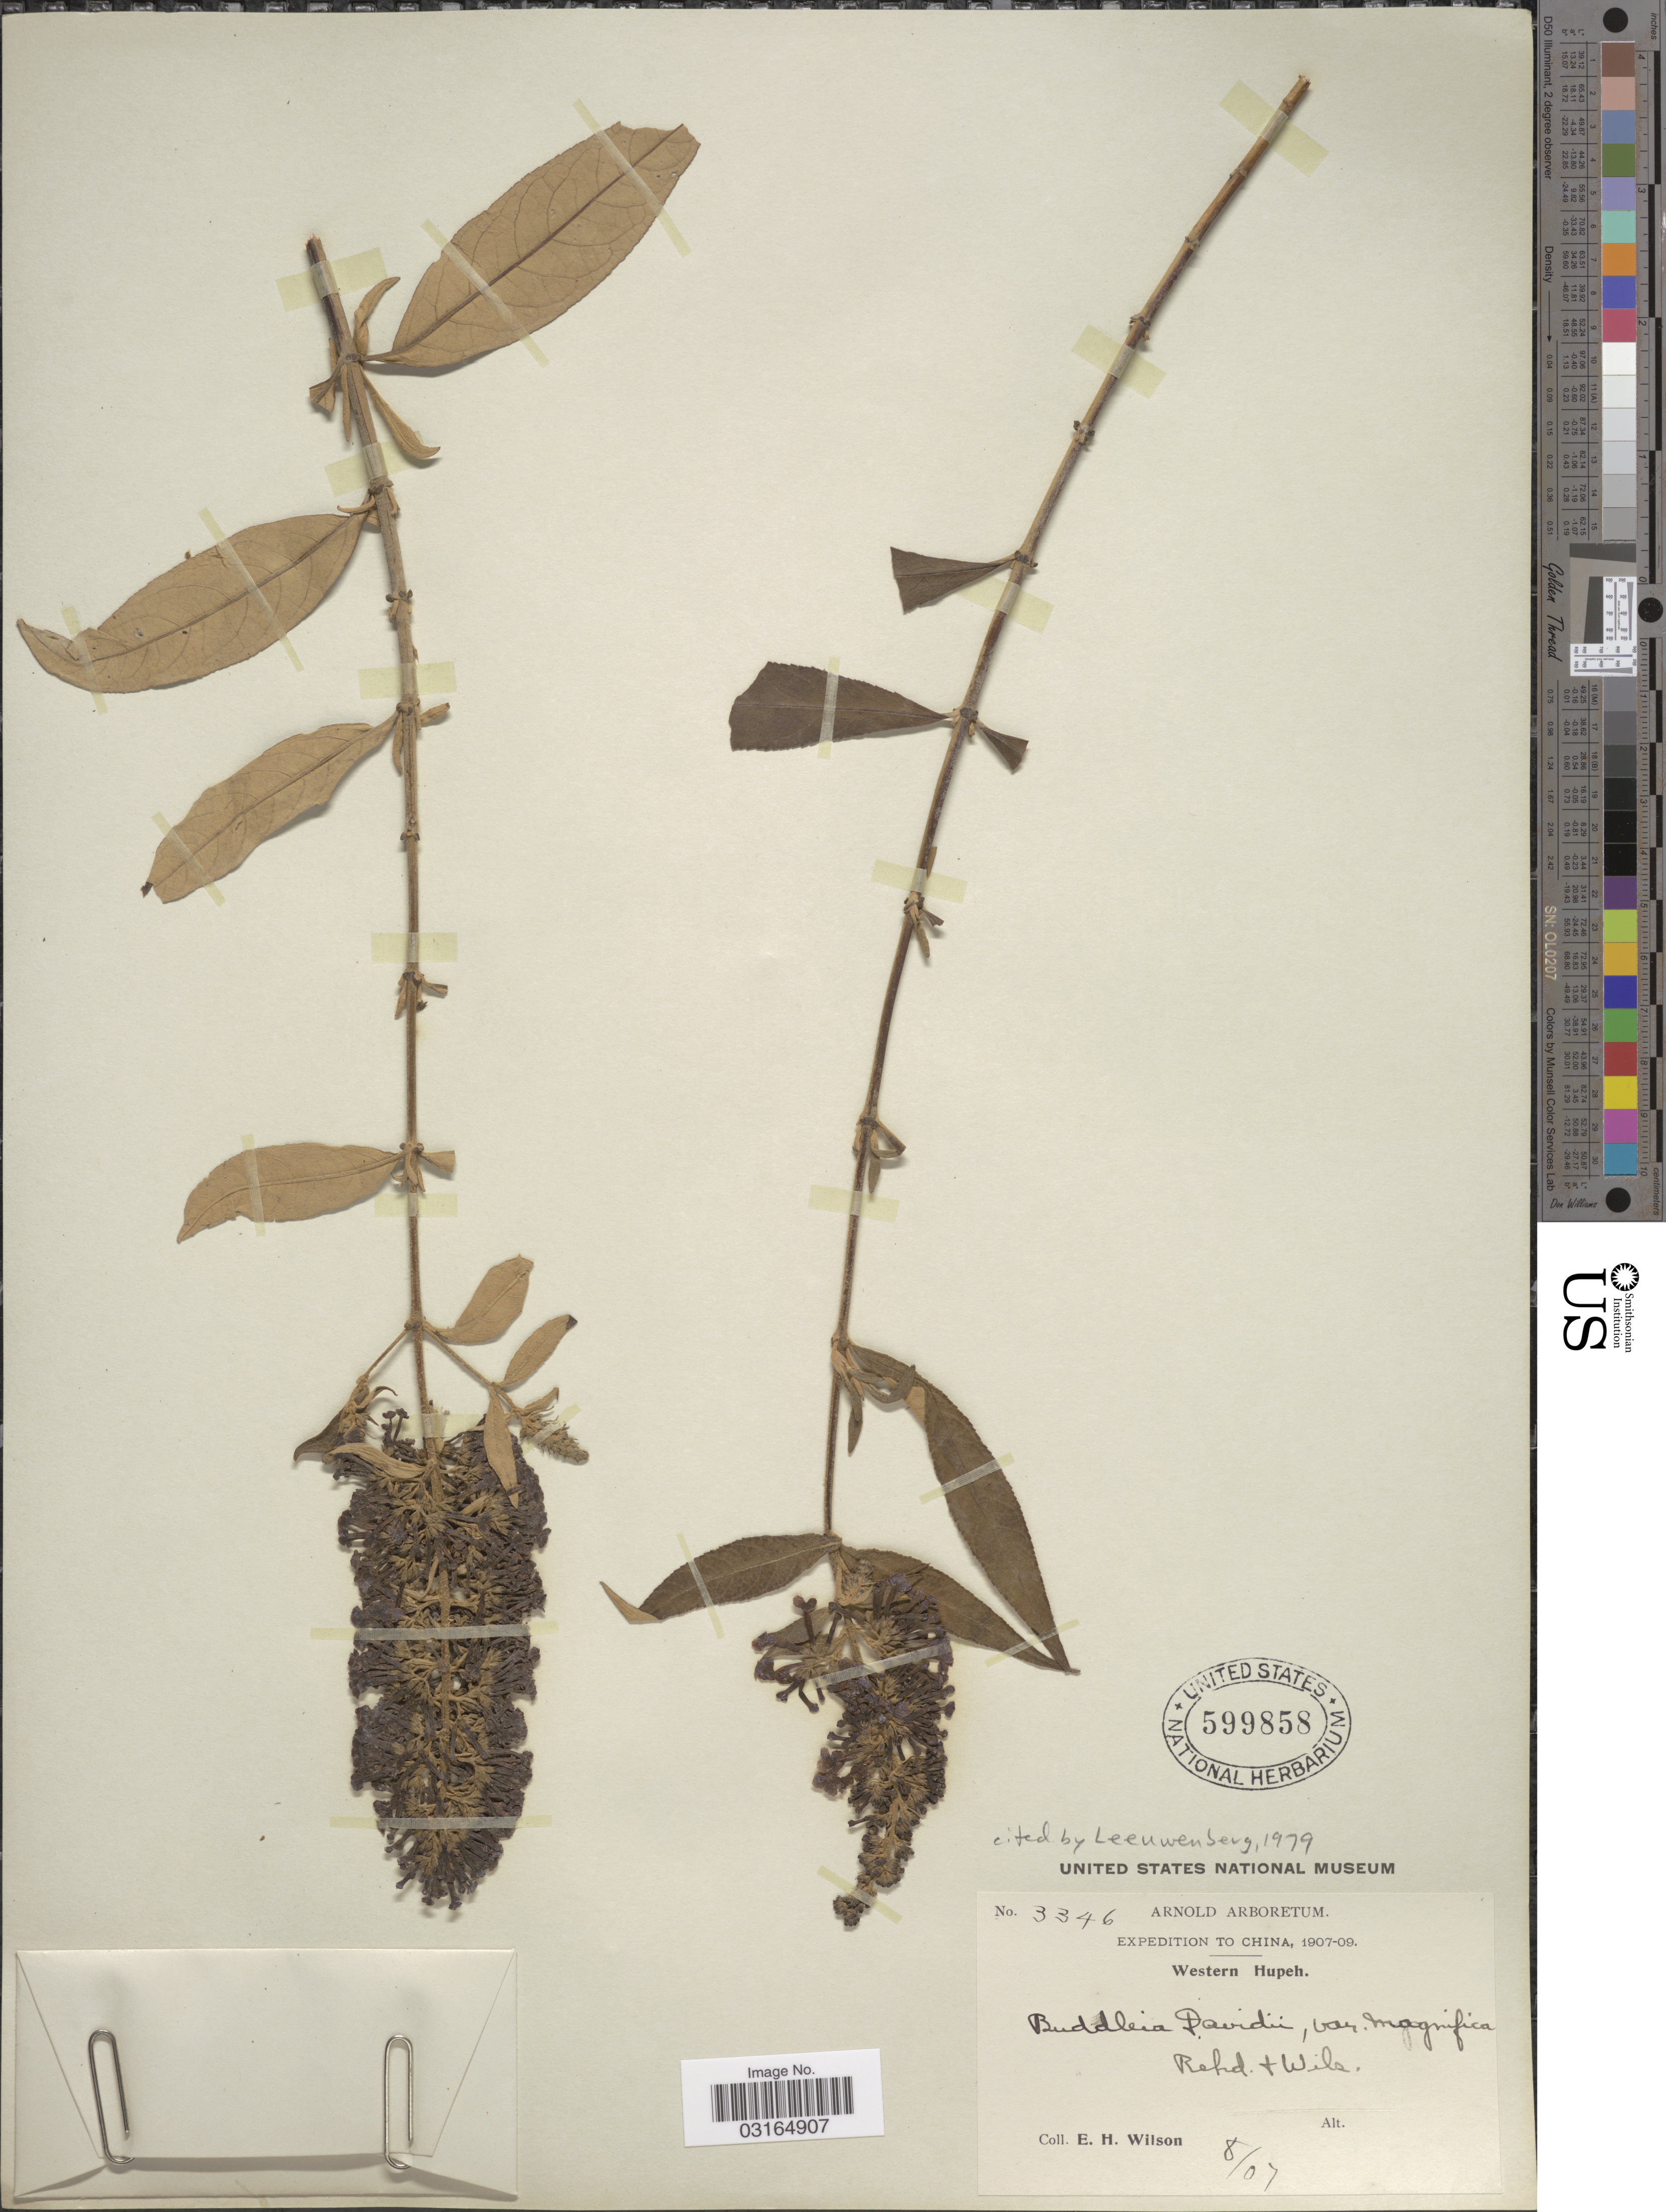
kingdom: Plantae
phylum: Tracheophyta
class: Magnoliopsida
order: Lamiales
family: Scrophulariaceae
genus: Buddleja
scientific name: Buddleja davidii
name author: Franch.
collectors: E. Wilson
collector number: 3346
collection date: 1907-08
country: China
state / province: Hubei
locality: Western Hupeh.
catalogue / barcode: US 599858